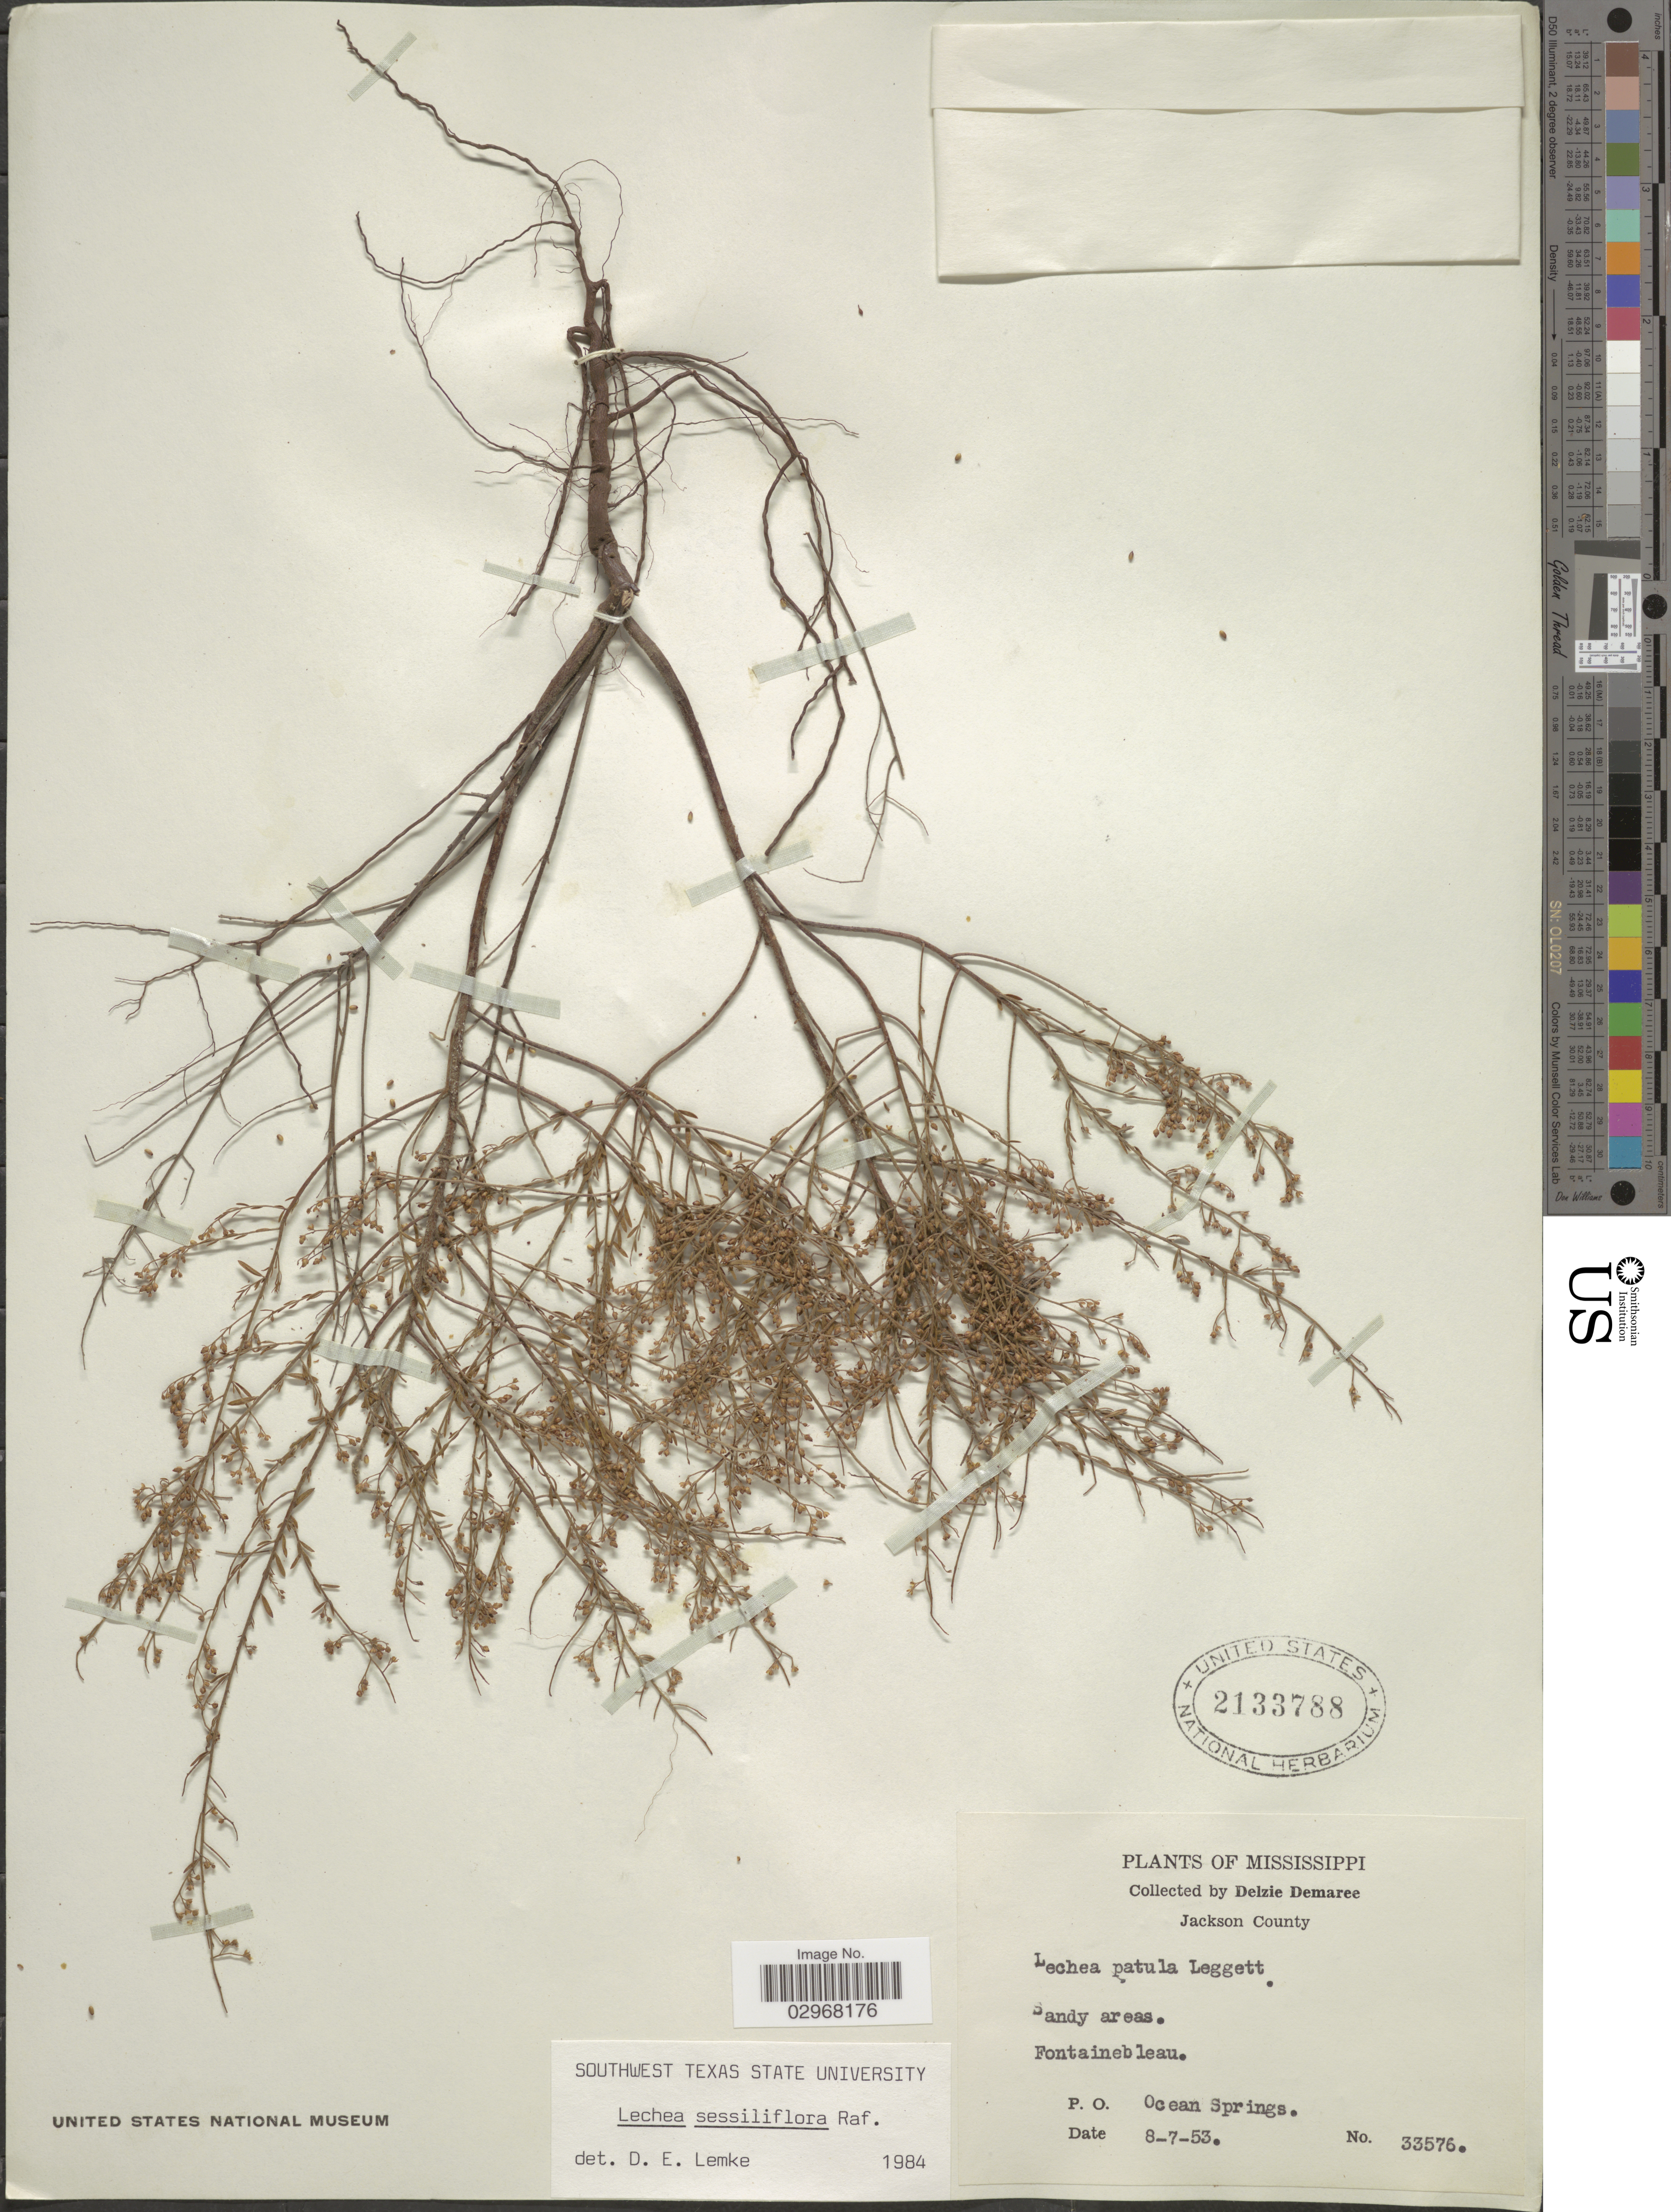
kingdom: Plantae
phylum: Tracheophyta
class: Magnoliopsida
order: Malvales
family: Cistaceae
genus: Lechea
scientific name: Lechea sessiliflora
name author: Raf.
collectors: D. Demaree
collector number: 33576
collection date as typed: Transcribed d/m/y: 7/8/53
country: United States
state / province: Mississippi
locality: Jackson County. Sandy areas. Fontainebleau. P. O. Ocean Springs.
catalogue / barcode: US 2133788